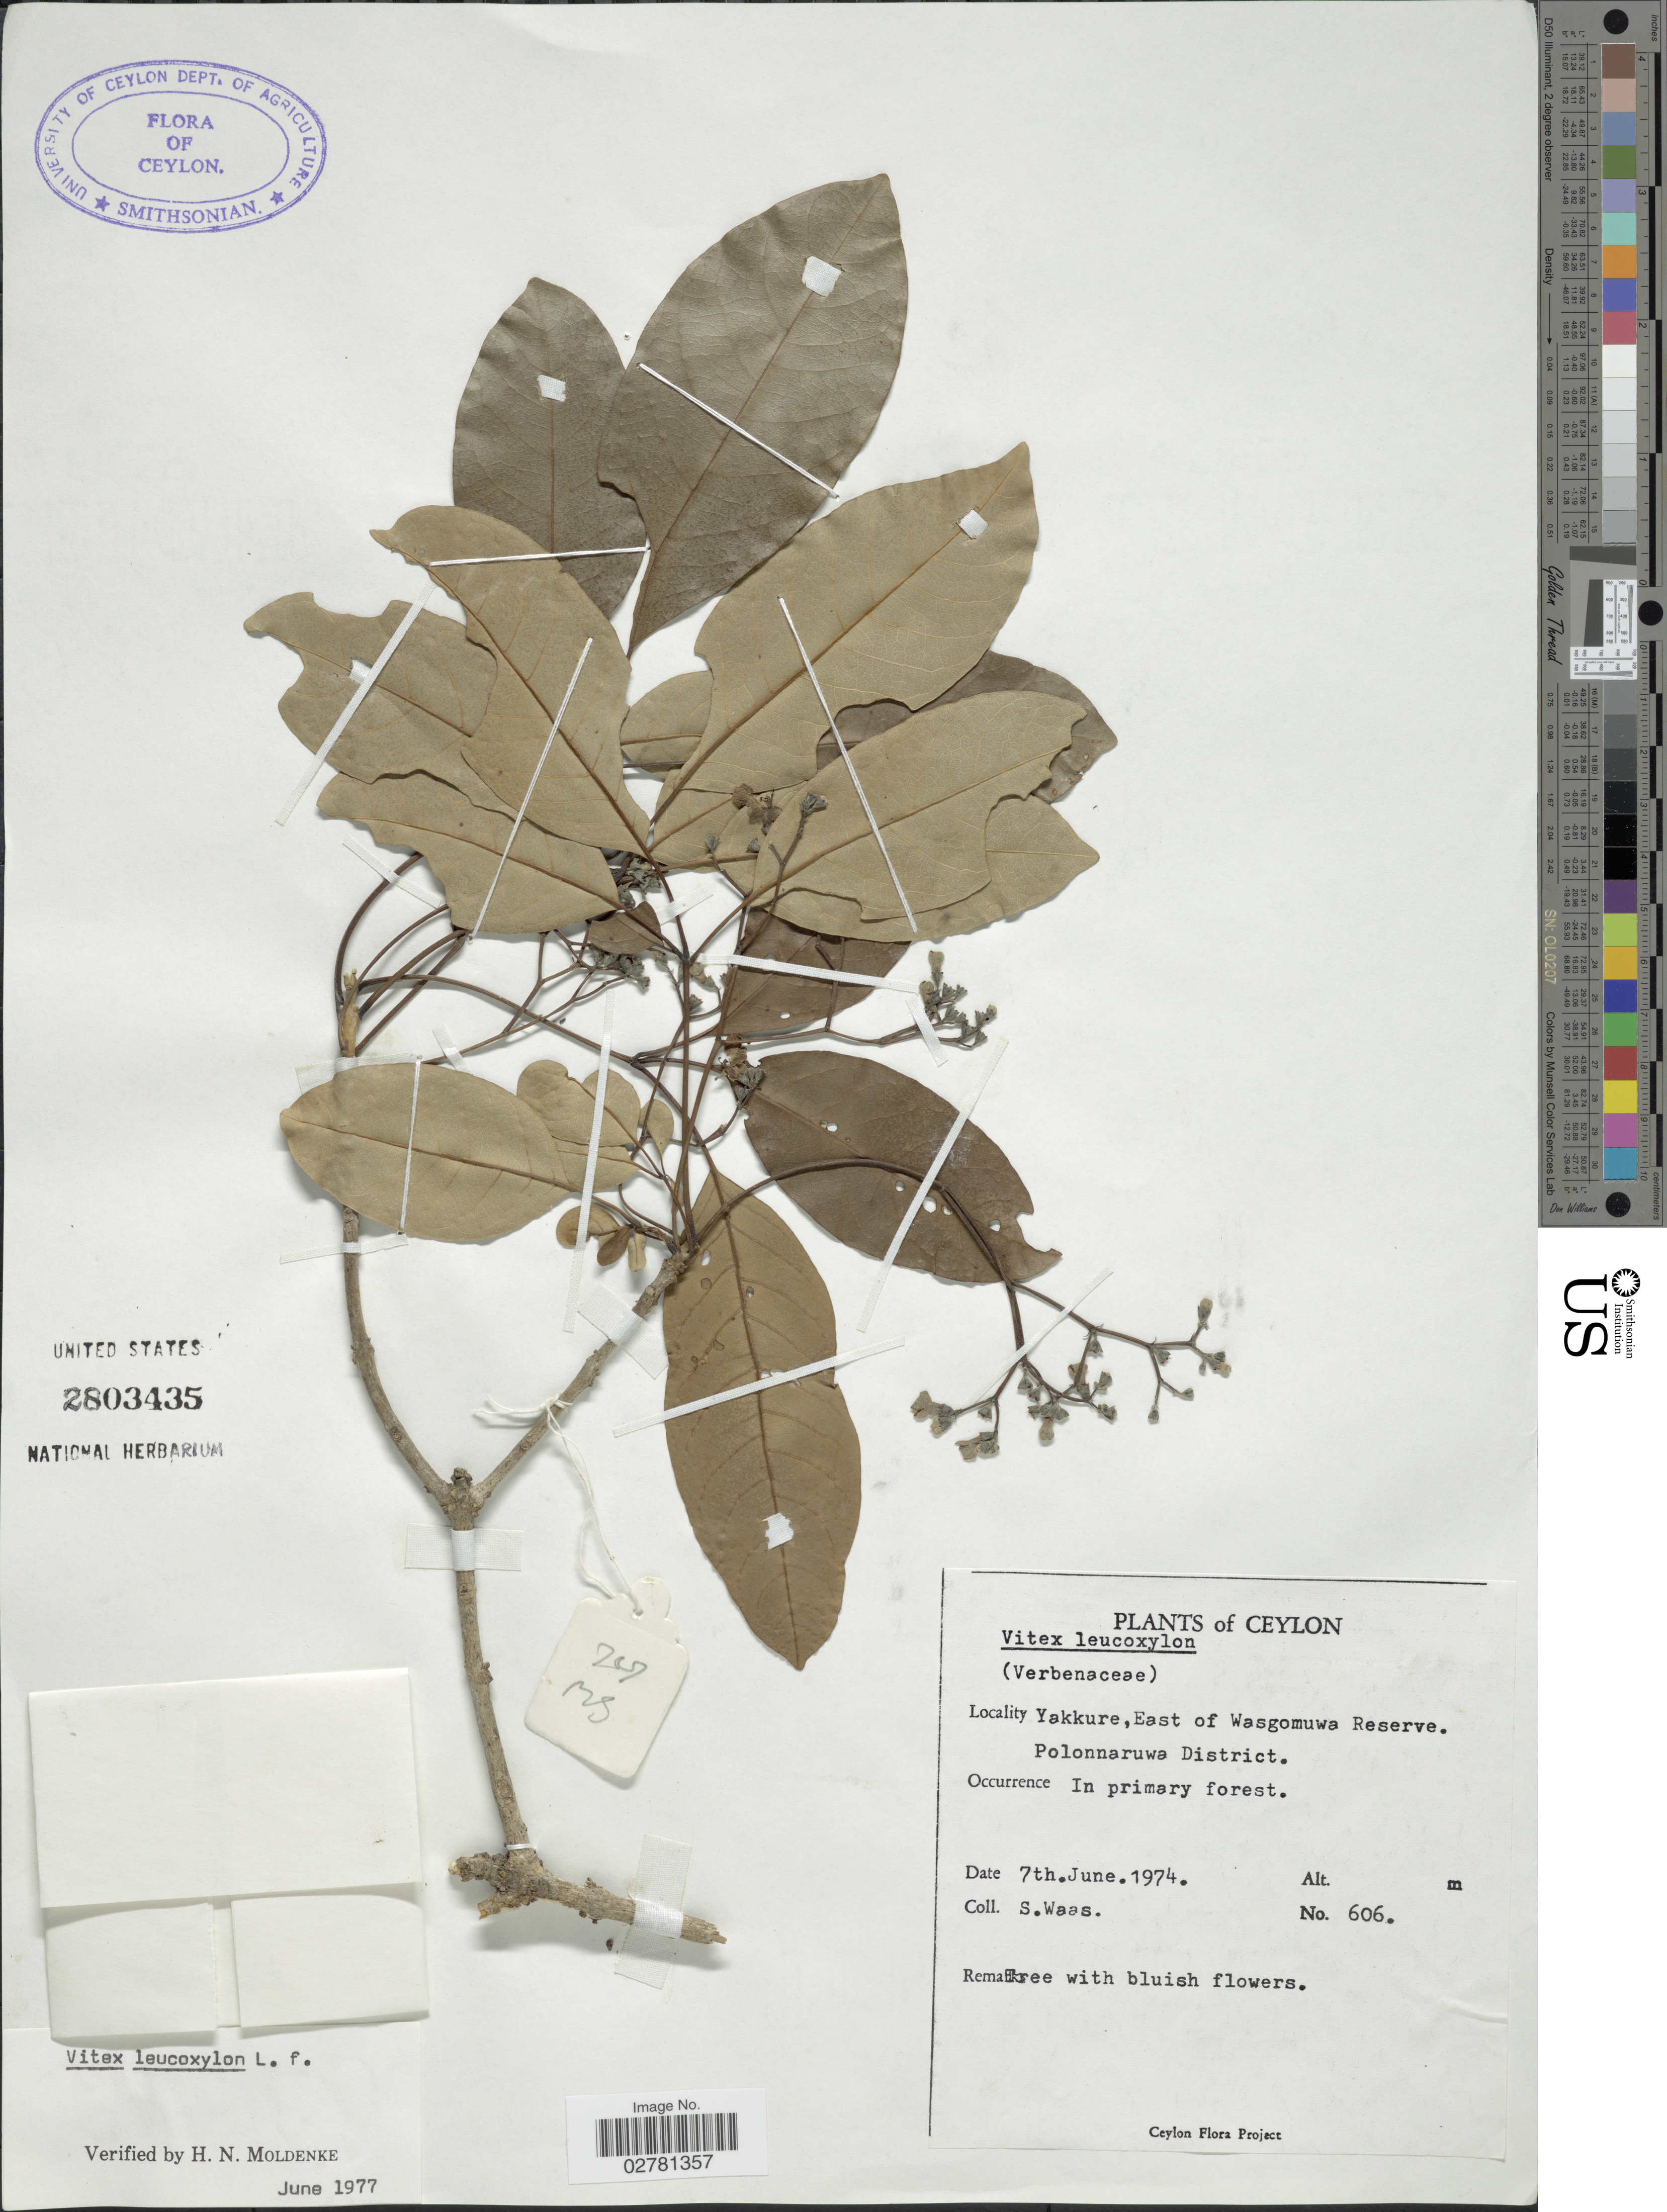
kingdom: Plantae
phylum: Tracheophyta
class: Magnoliopsida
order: Lamiales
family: Lamiaceae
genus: Vitex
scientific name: Vitex leucoxylon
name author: L. f.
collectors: S. Waas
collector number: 606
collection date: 1974-06-07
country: Sri Lanka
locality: Ceylon. Yakkure, East of Wasgomuwa Reserve. Polonnaruwa District.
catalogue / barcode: US 2803435